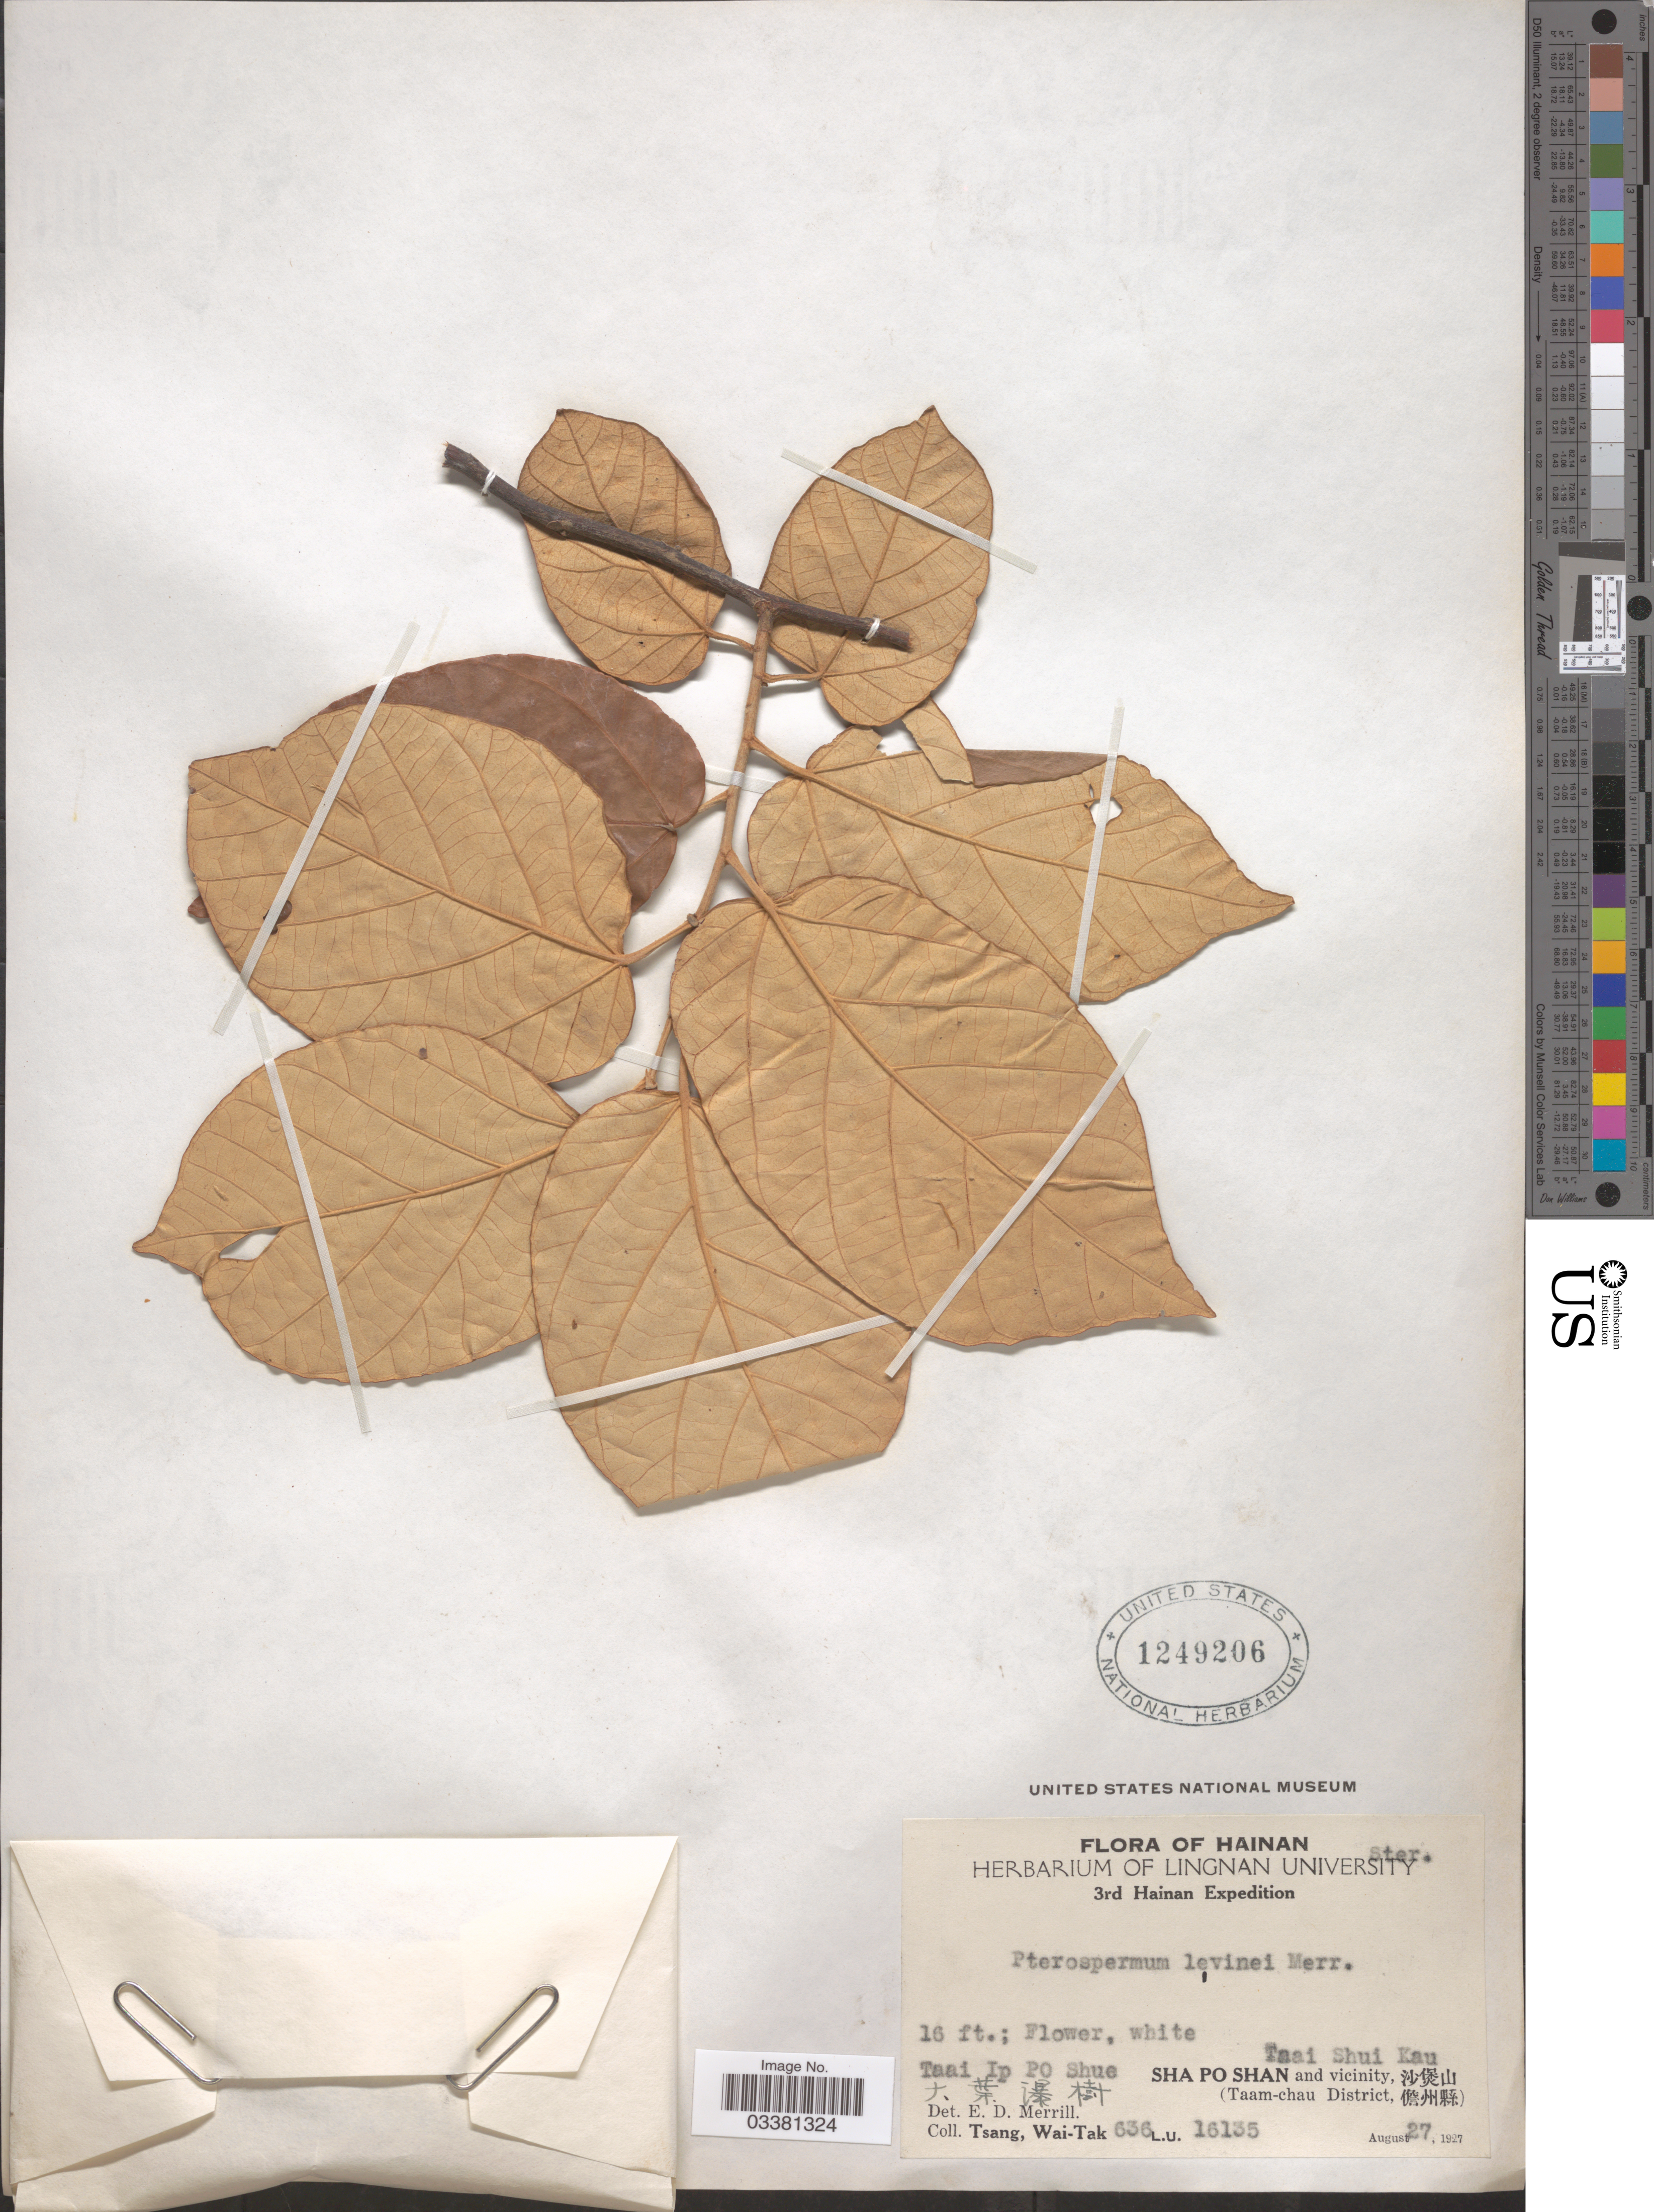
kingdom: Plantae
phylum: Tracheophyta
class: Magnoliopsida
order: Malvales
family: Malvaceae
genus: Pterospermum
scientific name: Pterospermum levinei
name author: Merr.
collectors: W. T. Tsang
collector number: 636L.U.16135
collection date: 1927-08-27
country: China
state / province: Hainan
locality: Taai Ip PO Shue X. [unsure placement] Taai Shui Kau. Sha Po Shan and vicinity, X. (Taam-chau District, X).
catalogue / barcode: US 1249206